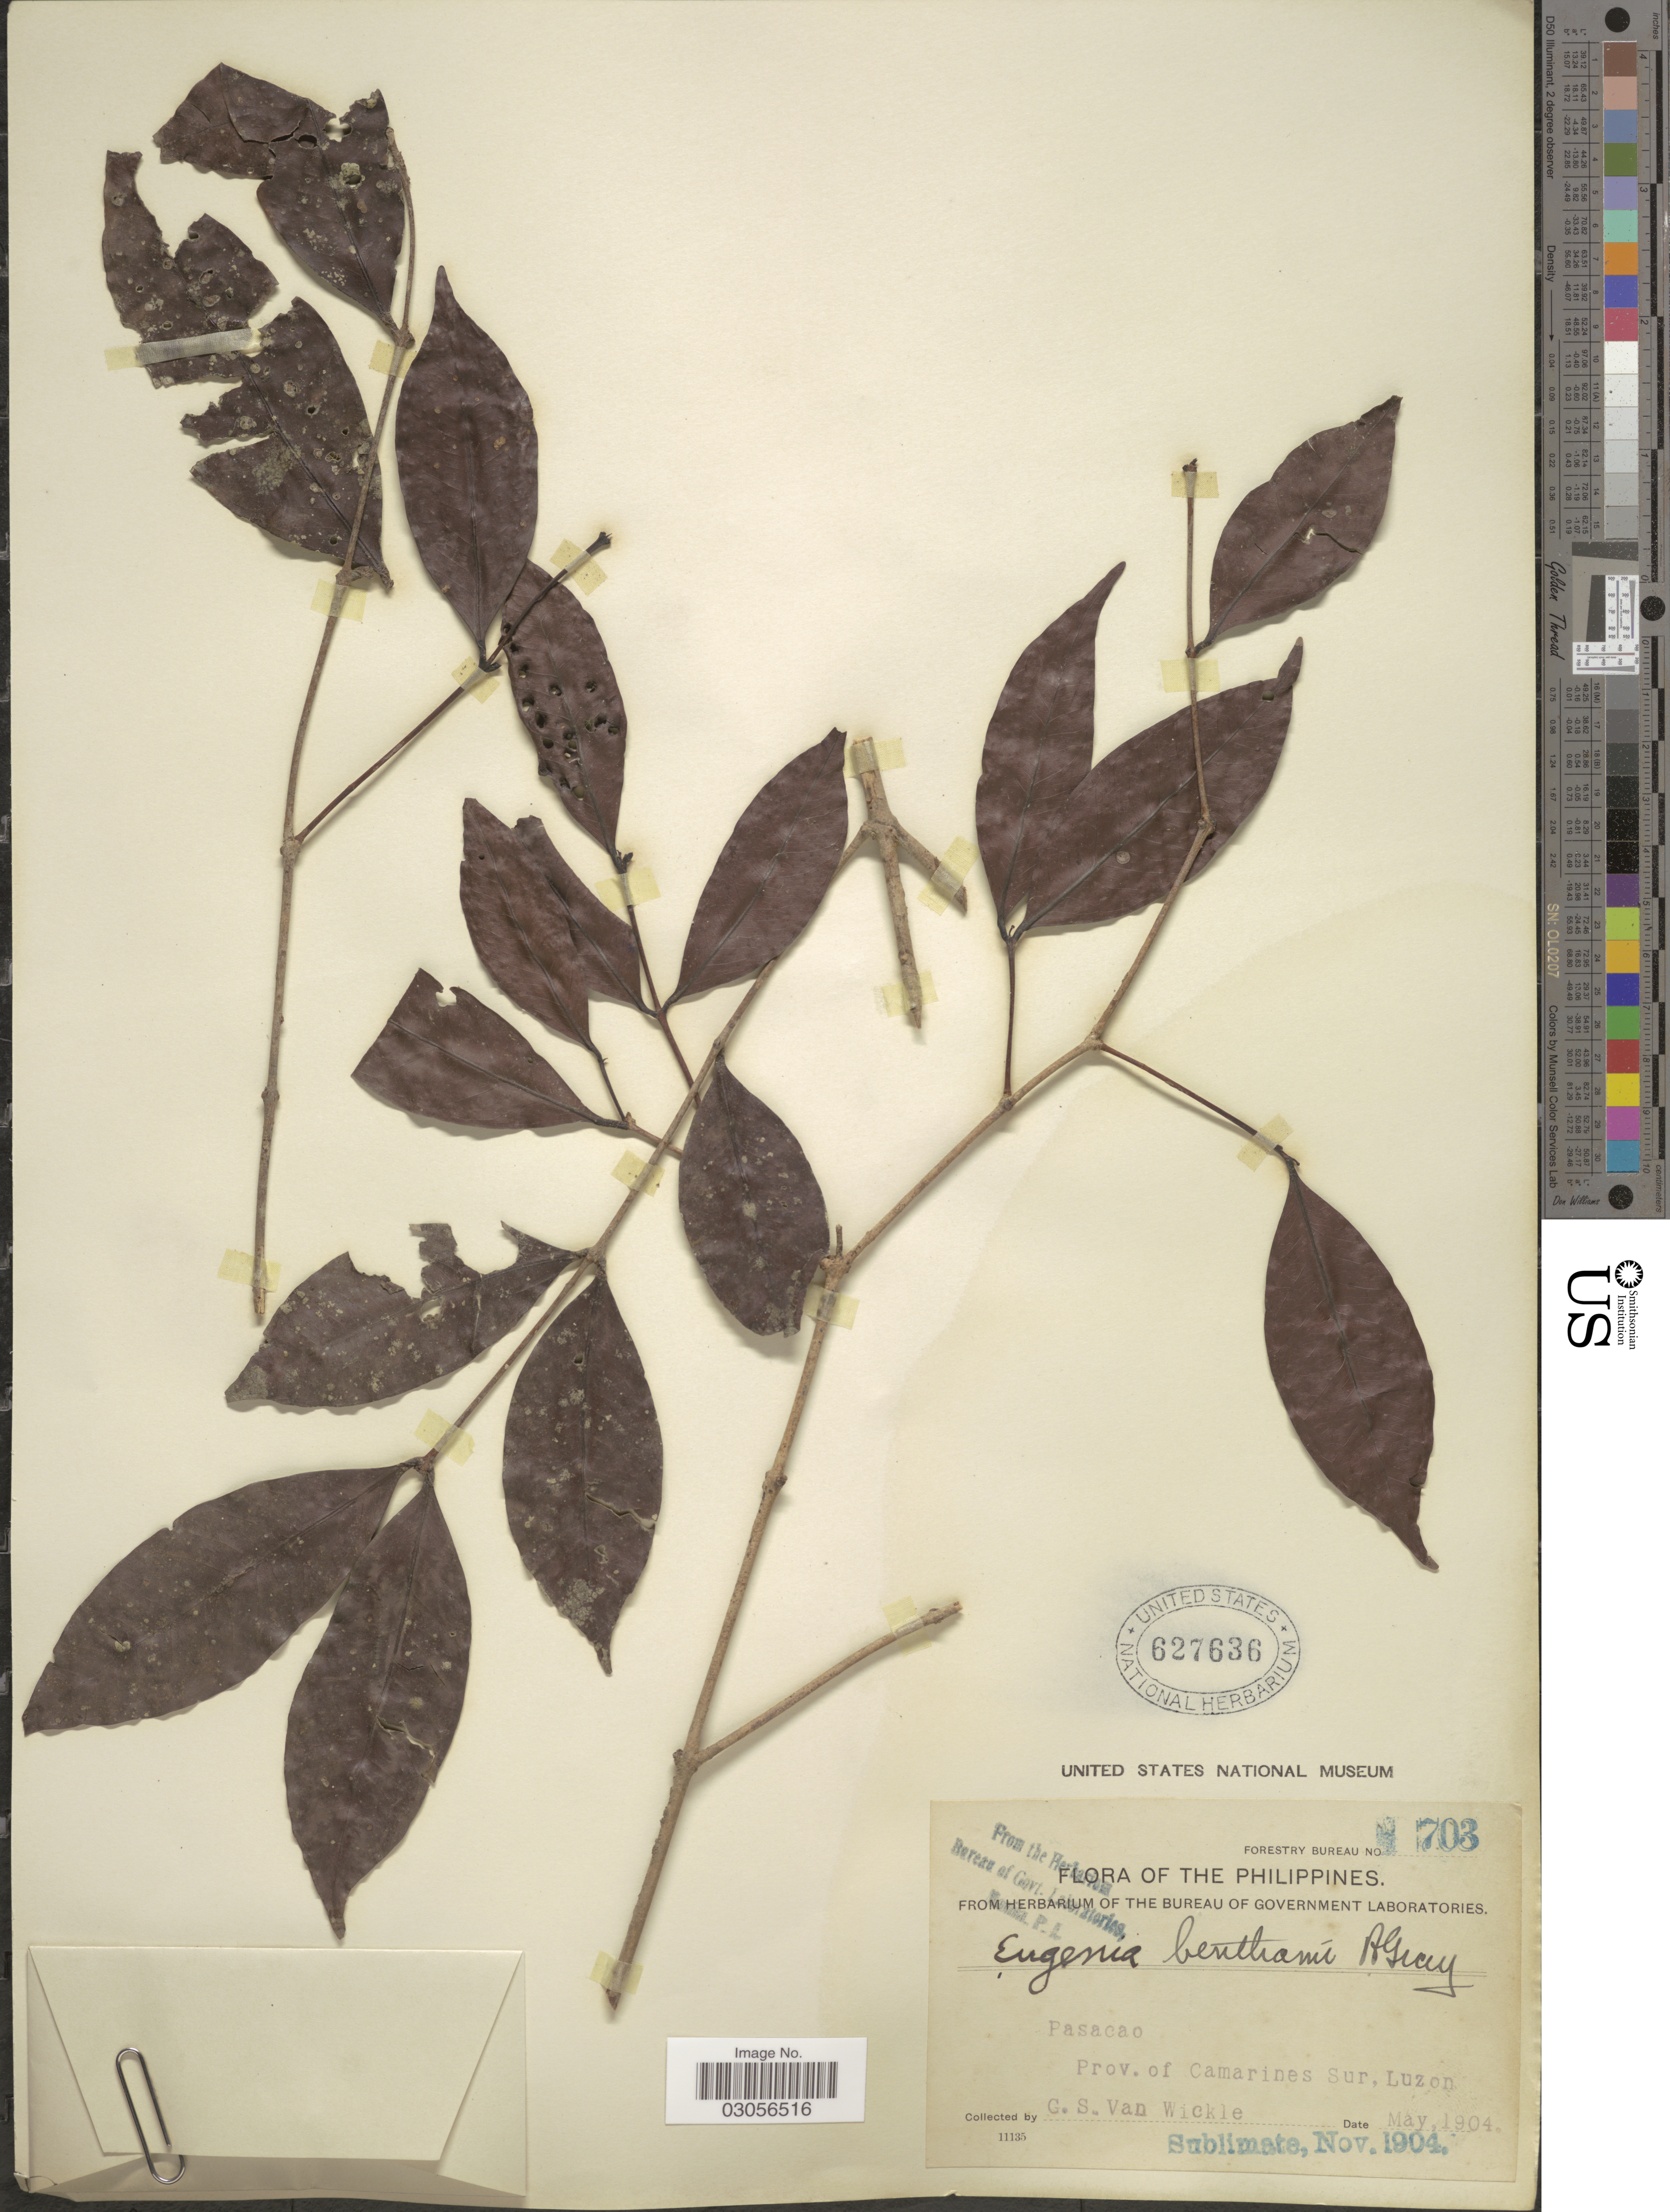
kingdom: Plantae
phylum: Tracheophyta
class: Magnoliopsida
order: Myrtales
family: Myrtaceae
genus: Syzygium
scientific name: Syzygium nitidum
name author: Benth.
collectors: G. Wickle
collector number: Forestry Bureau 703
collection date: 1904-05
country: Philippines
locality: Pasacao, Prov. of Camarines Sur, Luzon.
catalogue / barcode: US 627636